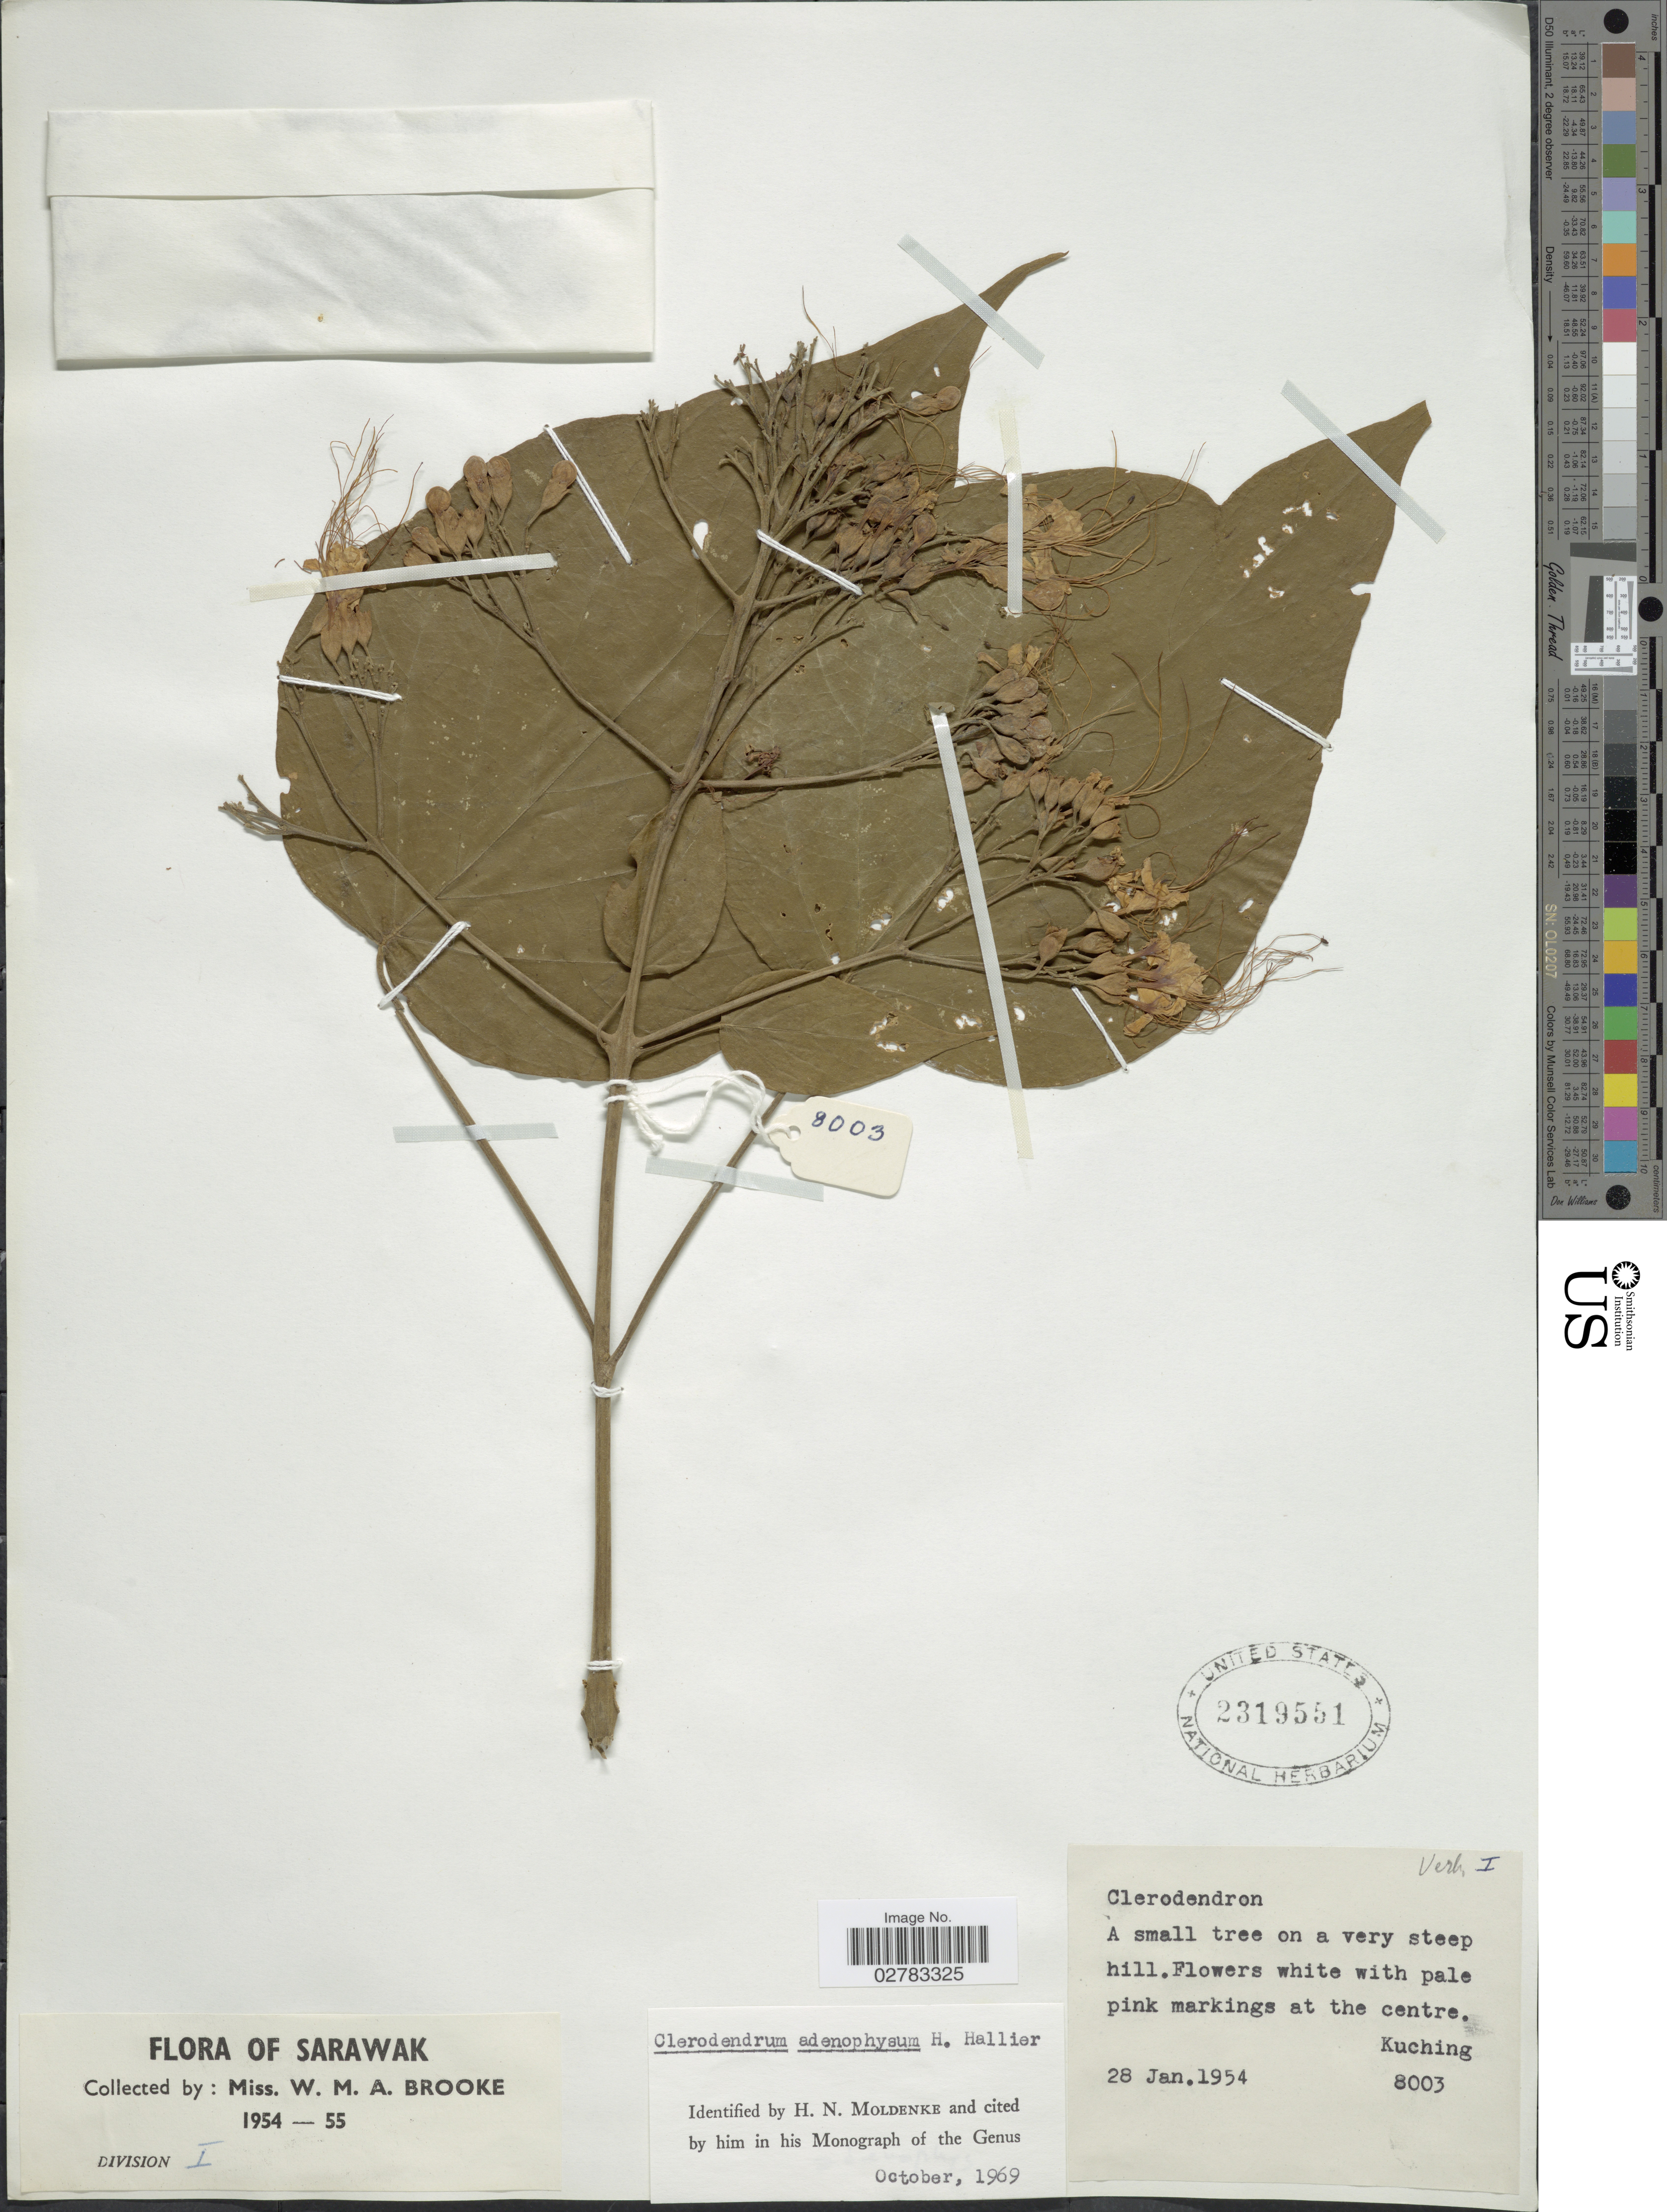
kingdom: Plantae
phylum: Tracheophyta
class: Magnoliopsida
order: Lamiales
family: Lamiaceae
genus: Clerodendrum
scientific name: Clerodendrum adenophysum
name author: Hall.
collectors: W. Brooke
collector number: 8003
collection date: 1954-01-28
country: Malaysia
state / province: Sarawak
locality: Kuching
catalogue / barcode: US 2319551